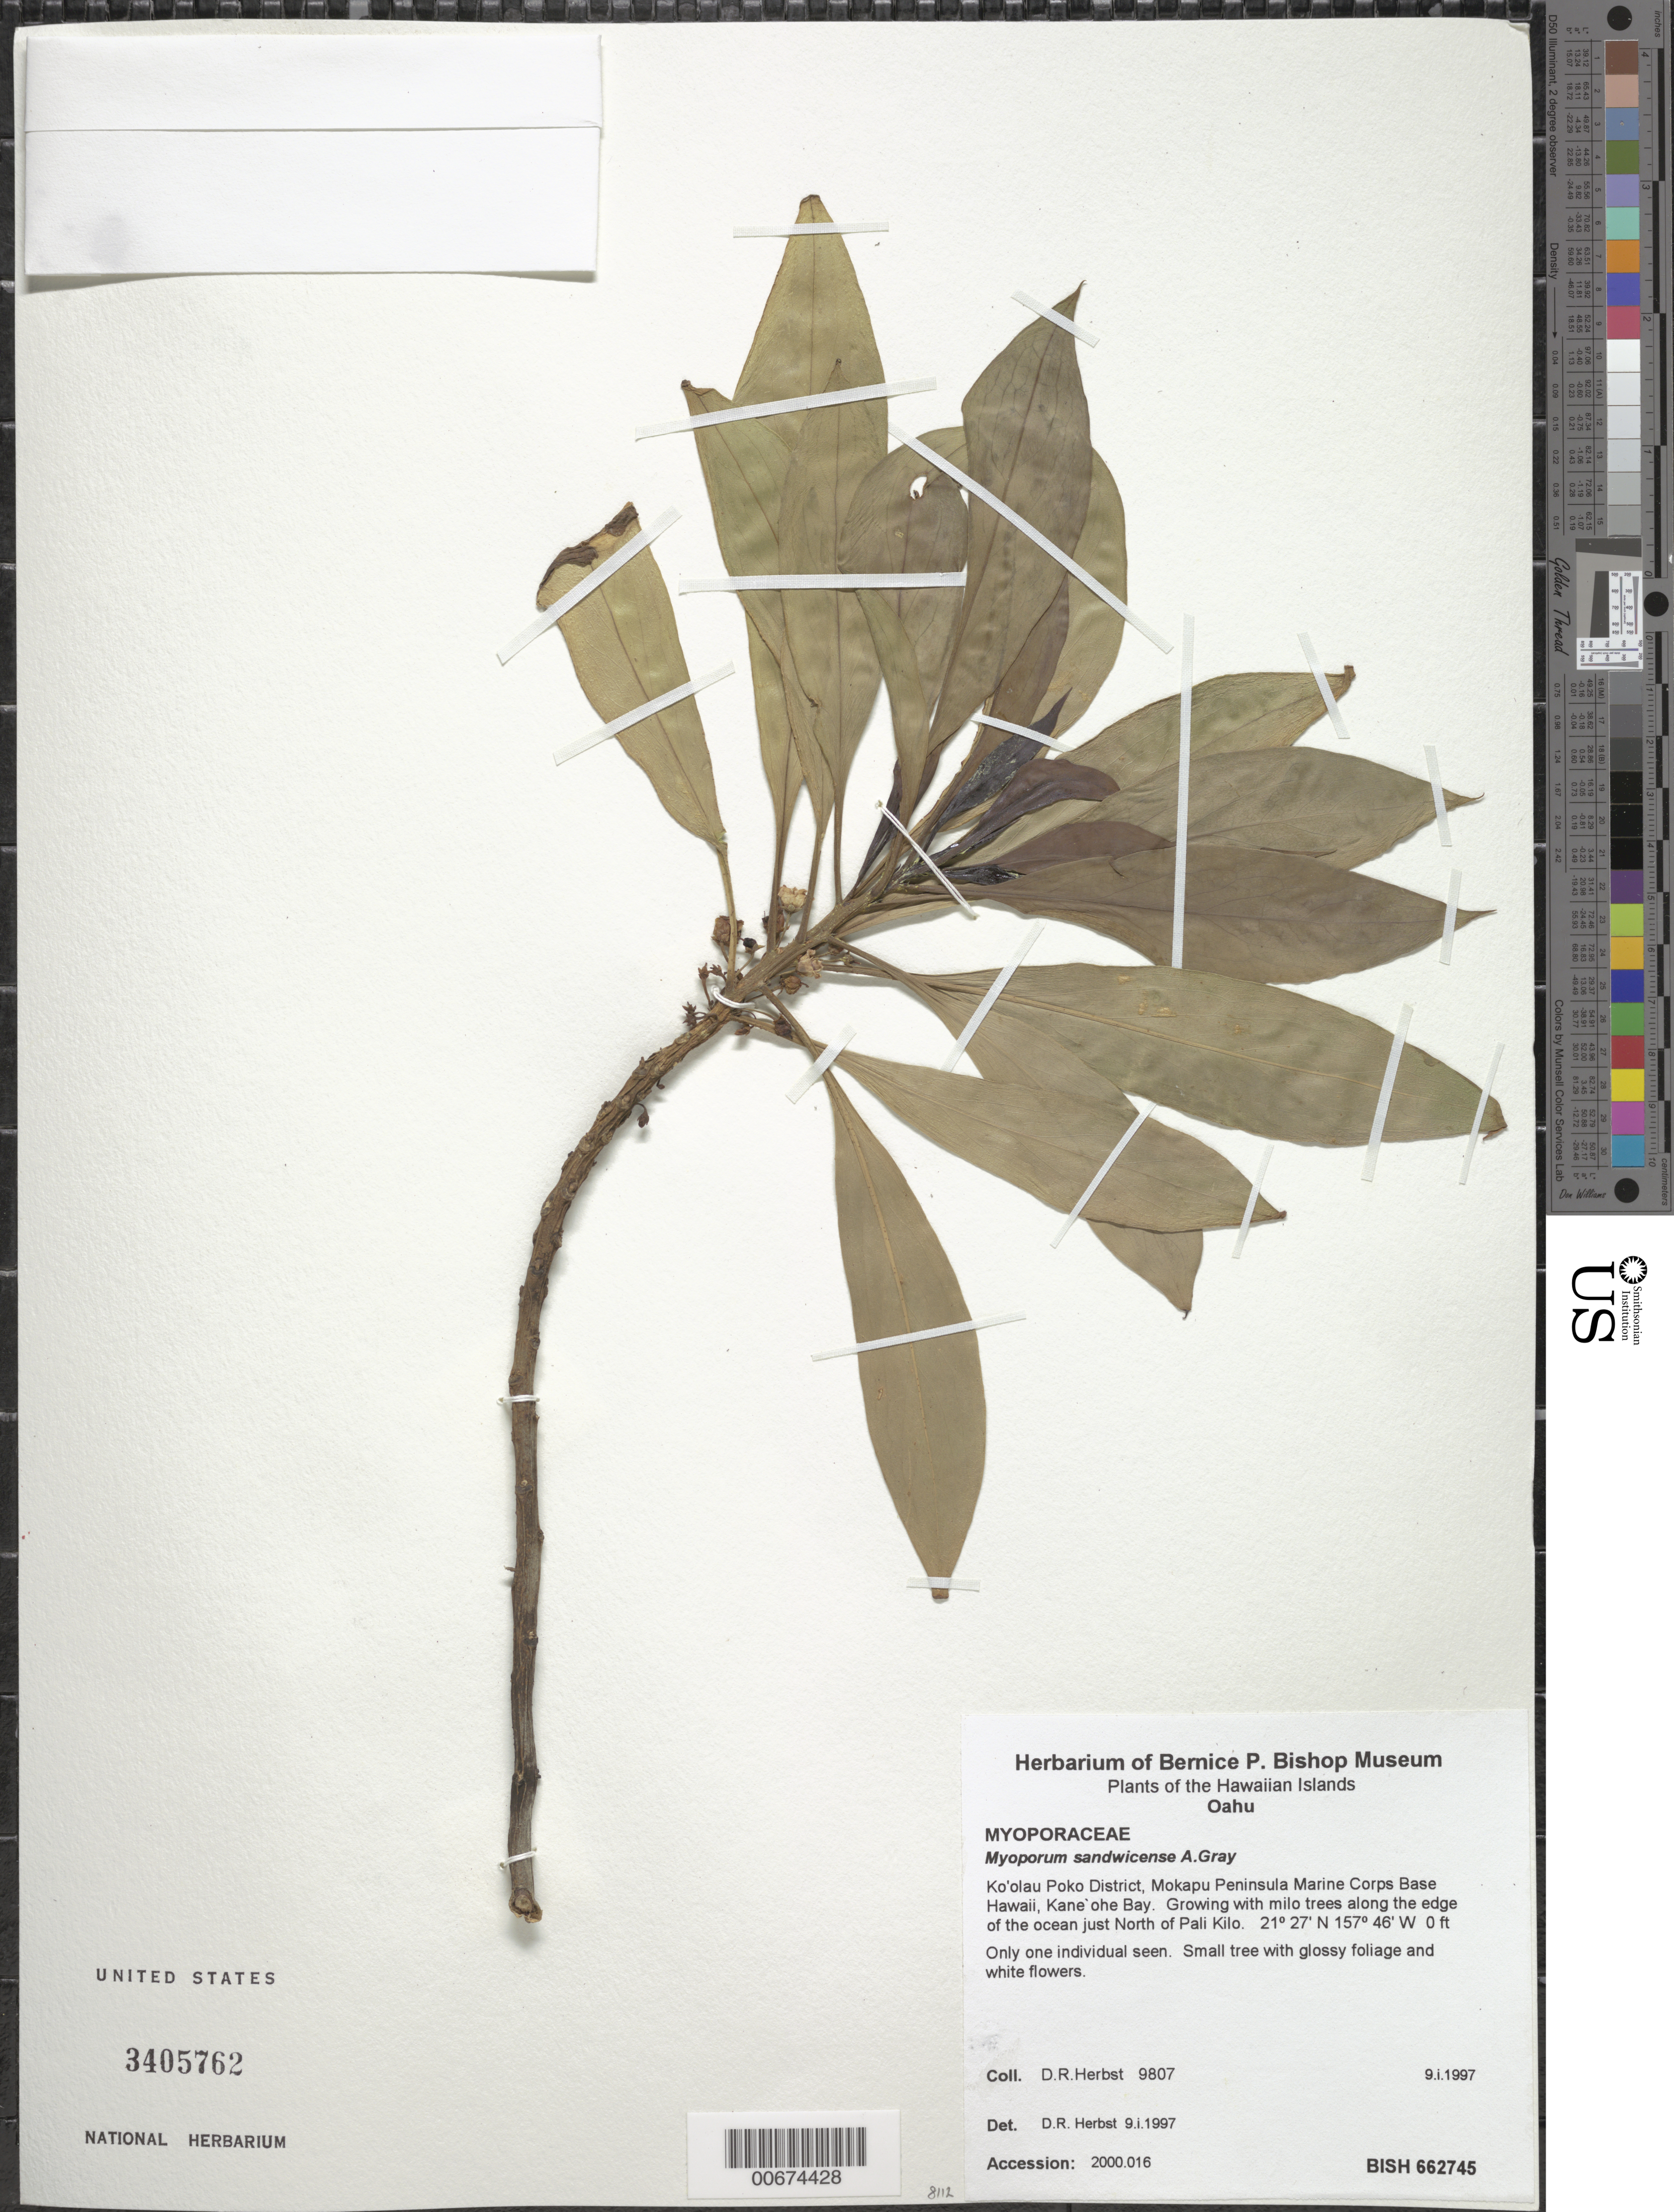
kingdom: Plantae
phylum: Tracheophyta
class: Magnoliopsida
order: Lamiales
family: Scrophulariaceae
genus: Myoporum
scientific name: Myoporum sandwicense subsp. sandwicense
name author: A. Gray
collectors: D. R. Herbst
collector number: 9807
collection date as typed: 9 Jan 1997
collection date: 1997-01-09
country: United States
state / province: Hawaii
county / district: Honolulu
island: Oahu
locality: Ko'oolau Poko Distr., Mokapu Peninsula Marine Corps Base Hawaii, Kane'ohe Bay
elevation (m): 0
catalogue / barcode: US 3405762